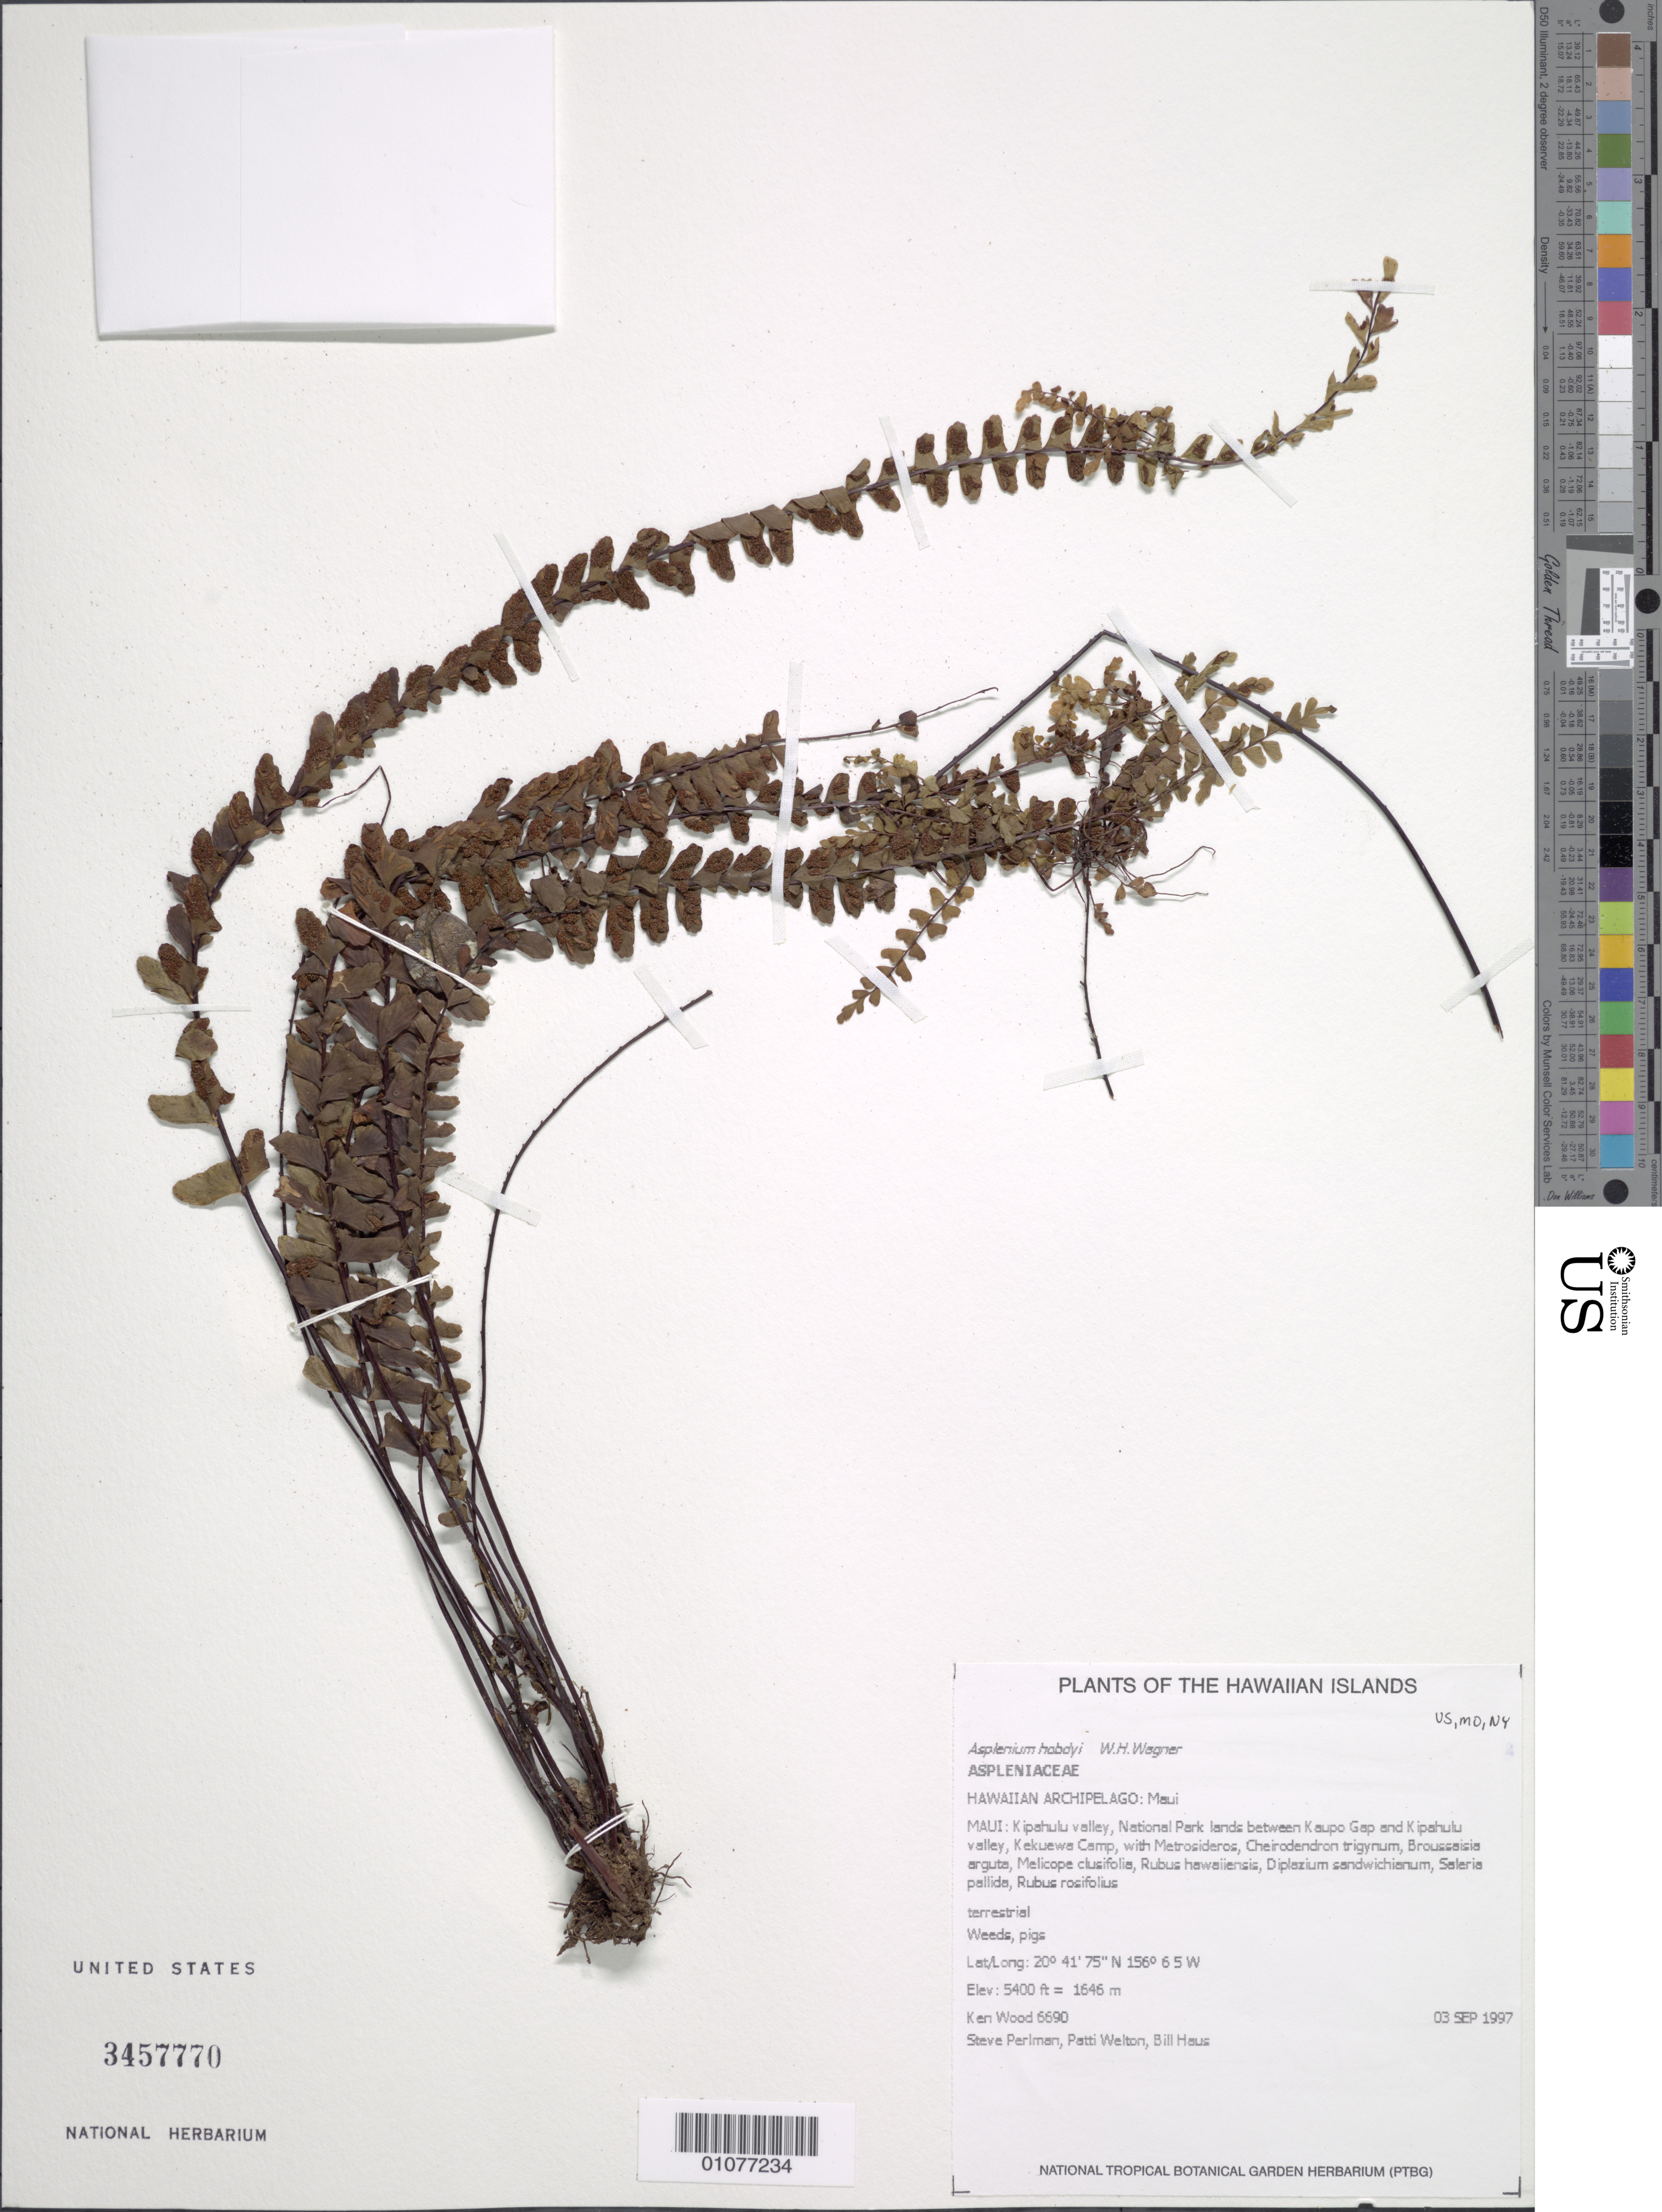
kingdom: Plantae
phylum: Tracheophyta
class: Polypodiopsida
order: Polypodiales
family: Aspleniaceae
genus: Asplenium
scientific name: Asplenium hobdyi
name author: W.H. Wagner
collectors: K. R. Wood, S. P. Perlman, P. Welton & B. Haus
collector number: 6690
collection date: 1997-09-03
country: United States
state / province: Hawaii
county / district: Maui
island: Maui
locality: Kipahulu valley, National Park lands between Kaupo Gap and Kipahulu valley, Kekuewa Camp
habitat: weeds, pigs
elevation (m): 1646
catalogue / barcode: US 3457770